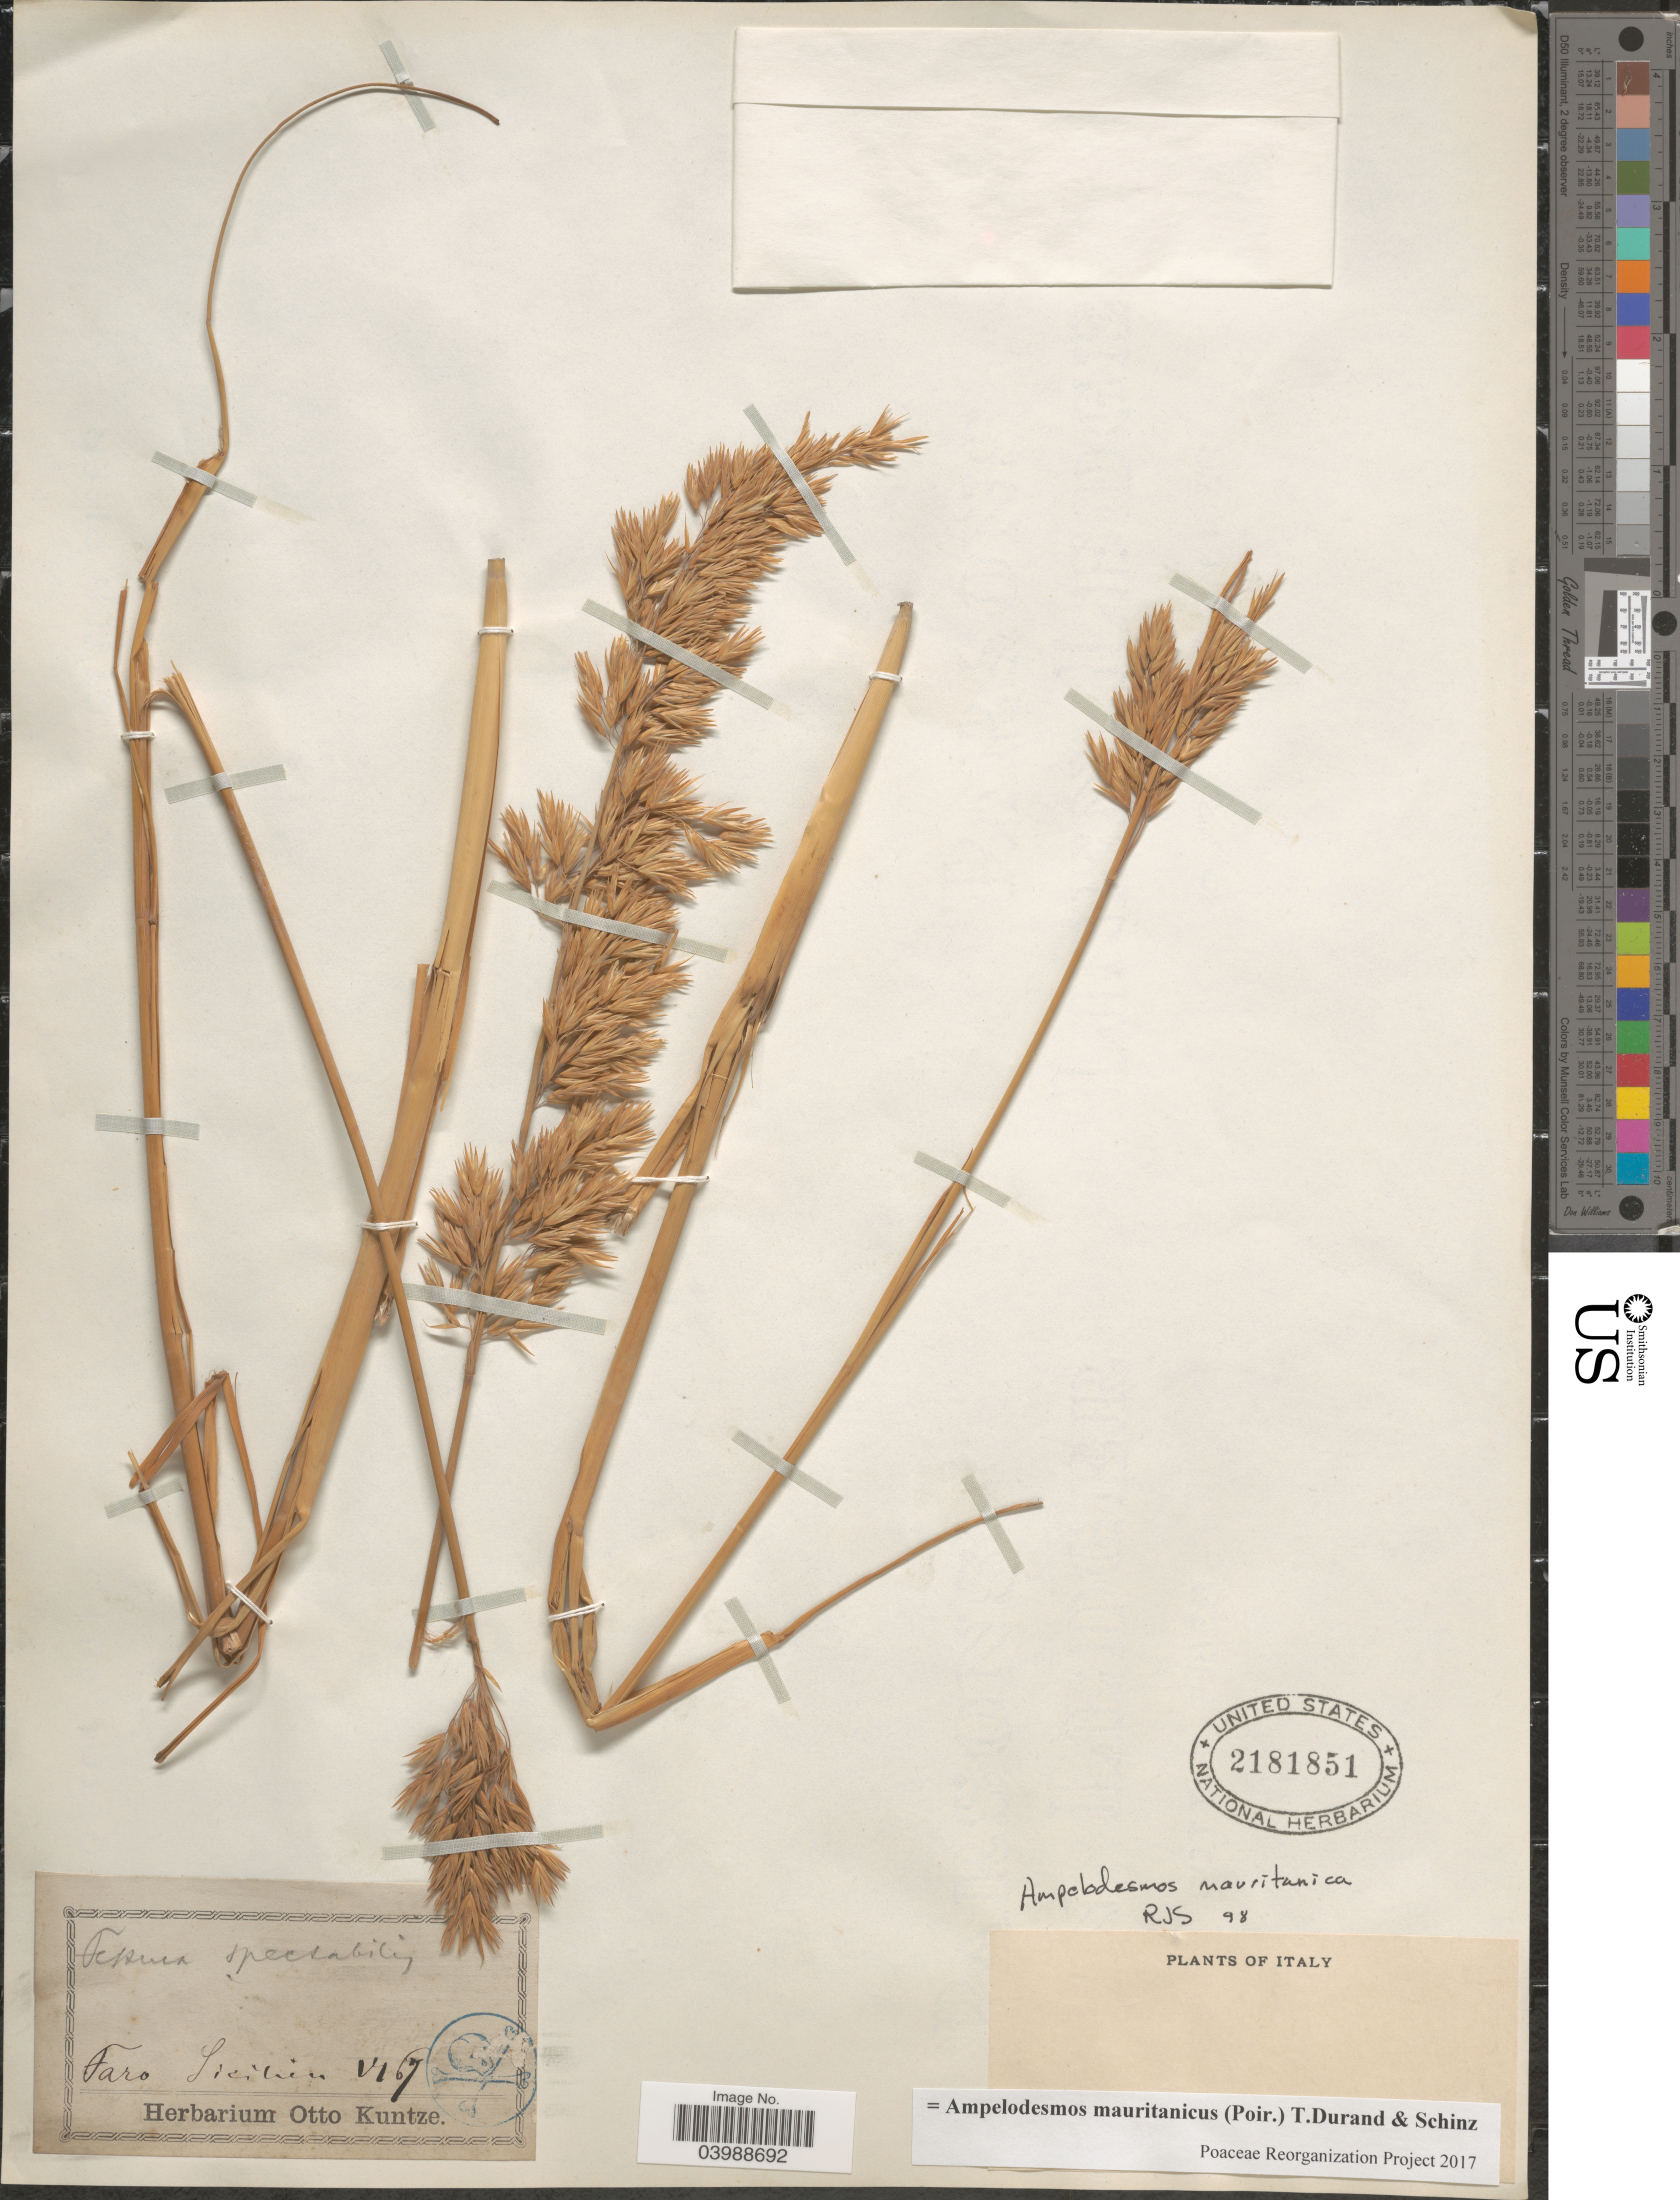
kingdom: Plantae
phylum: Tracheophyta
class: Liliopsida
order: Poales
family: Poaceae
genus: Ampelodesmos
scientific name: Ampelodesmos mauritanicus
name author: (Poir.) Durand & Schinz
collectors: ex herb. Otto Kuntze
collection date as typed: Transcribed d/m/y: /6/67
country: Italy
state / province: Siciliana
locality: Faro Sicilia.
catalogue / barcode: US 2181851